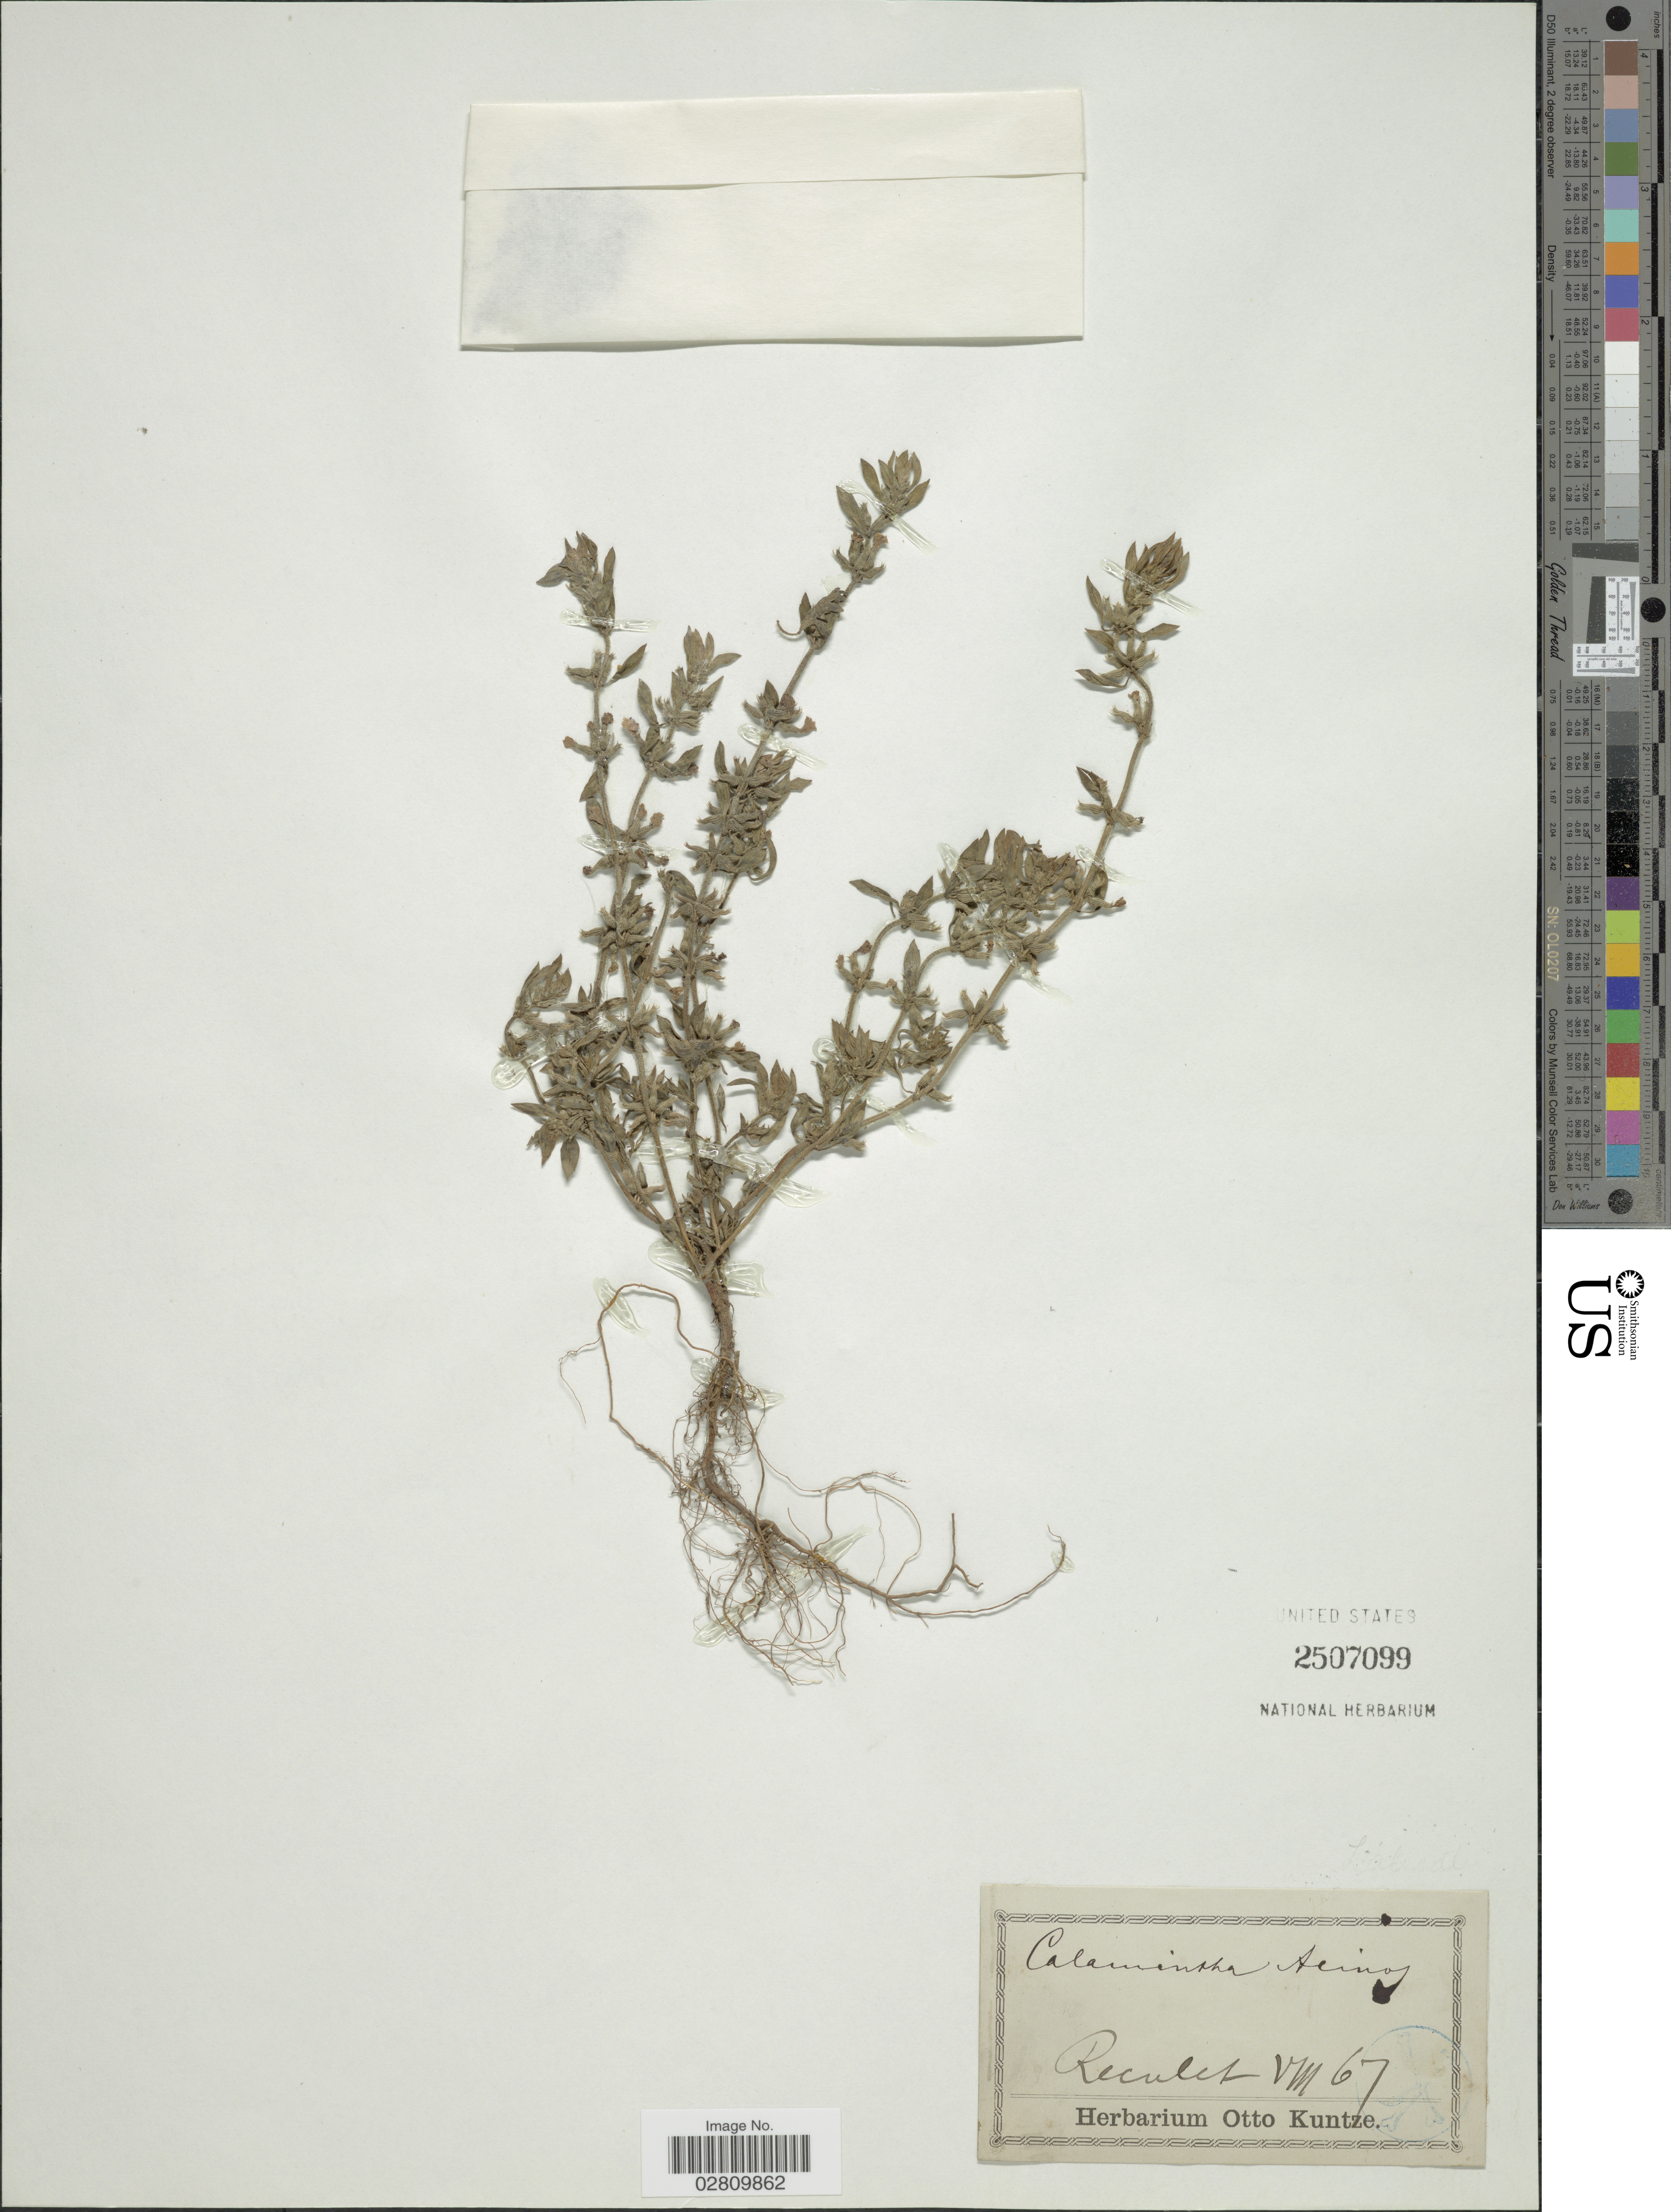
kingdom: Plantae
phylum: Tracheophyta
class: Magnoliopsida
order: Lamiales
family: Lamiaceae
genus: Calamintha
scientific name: Calamintha acinos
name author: (L.) Clairv.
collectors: ex herb. Otto Kuntze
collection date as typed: Transcribed d/m/y: /8/67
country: France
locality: Reculet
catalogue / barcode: US 2507099